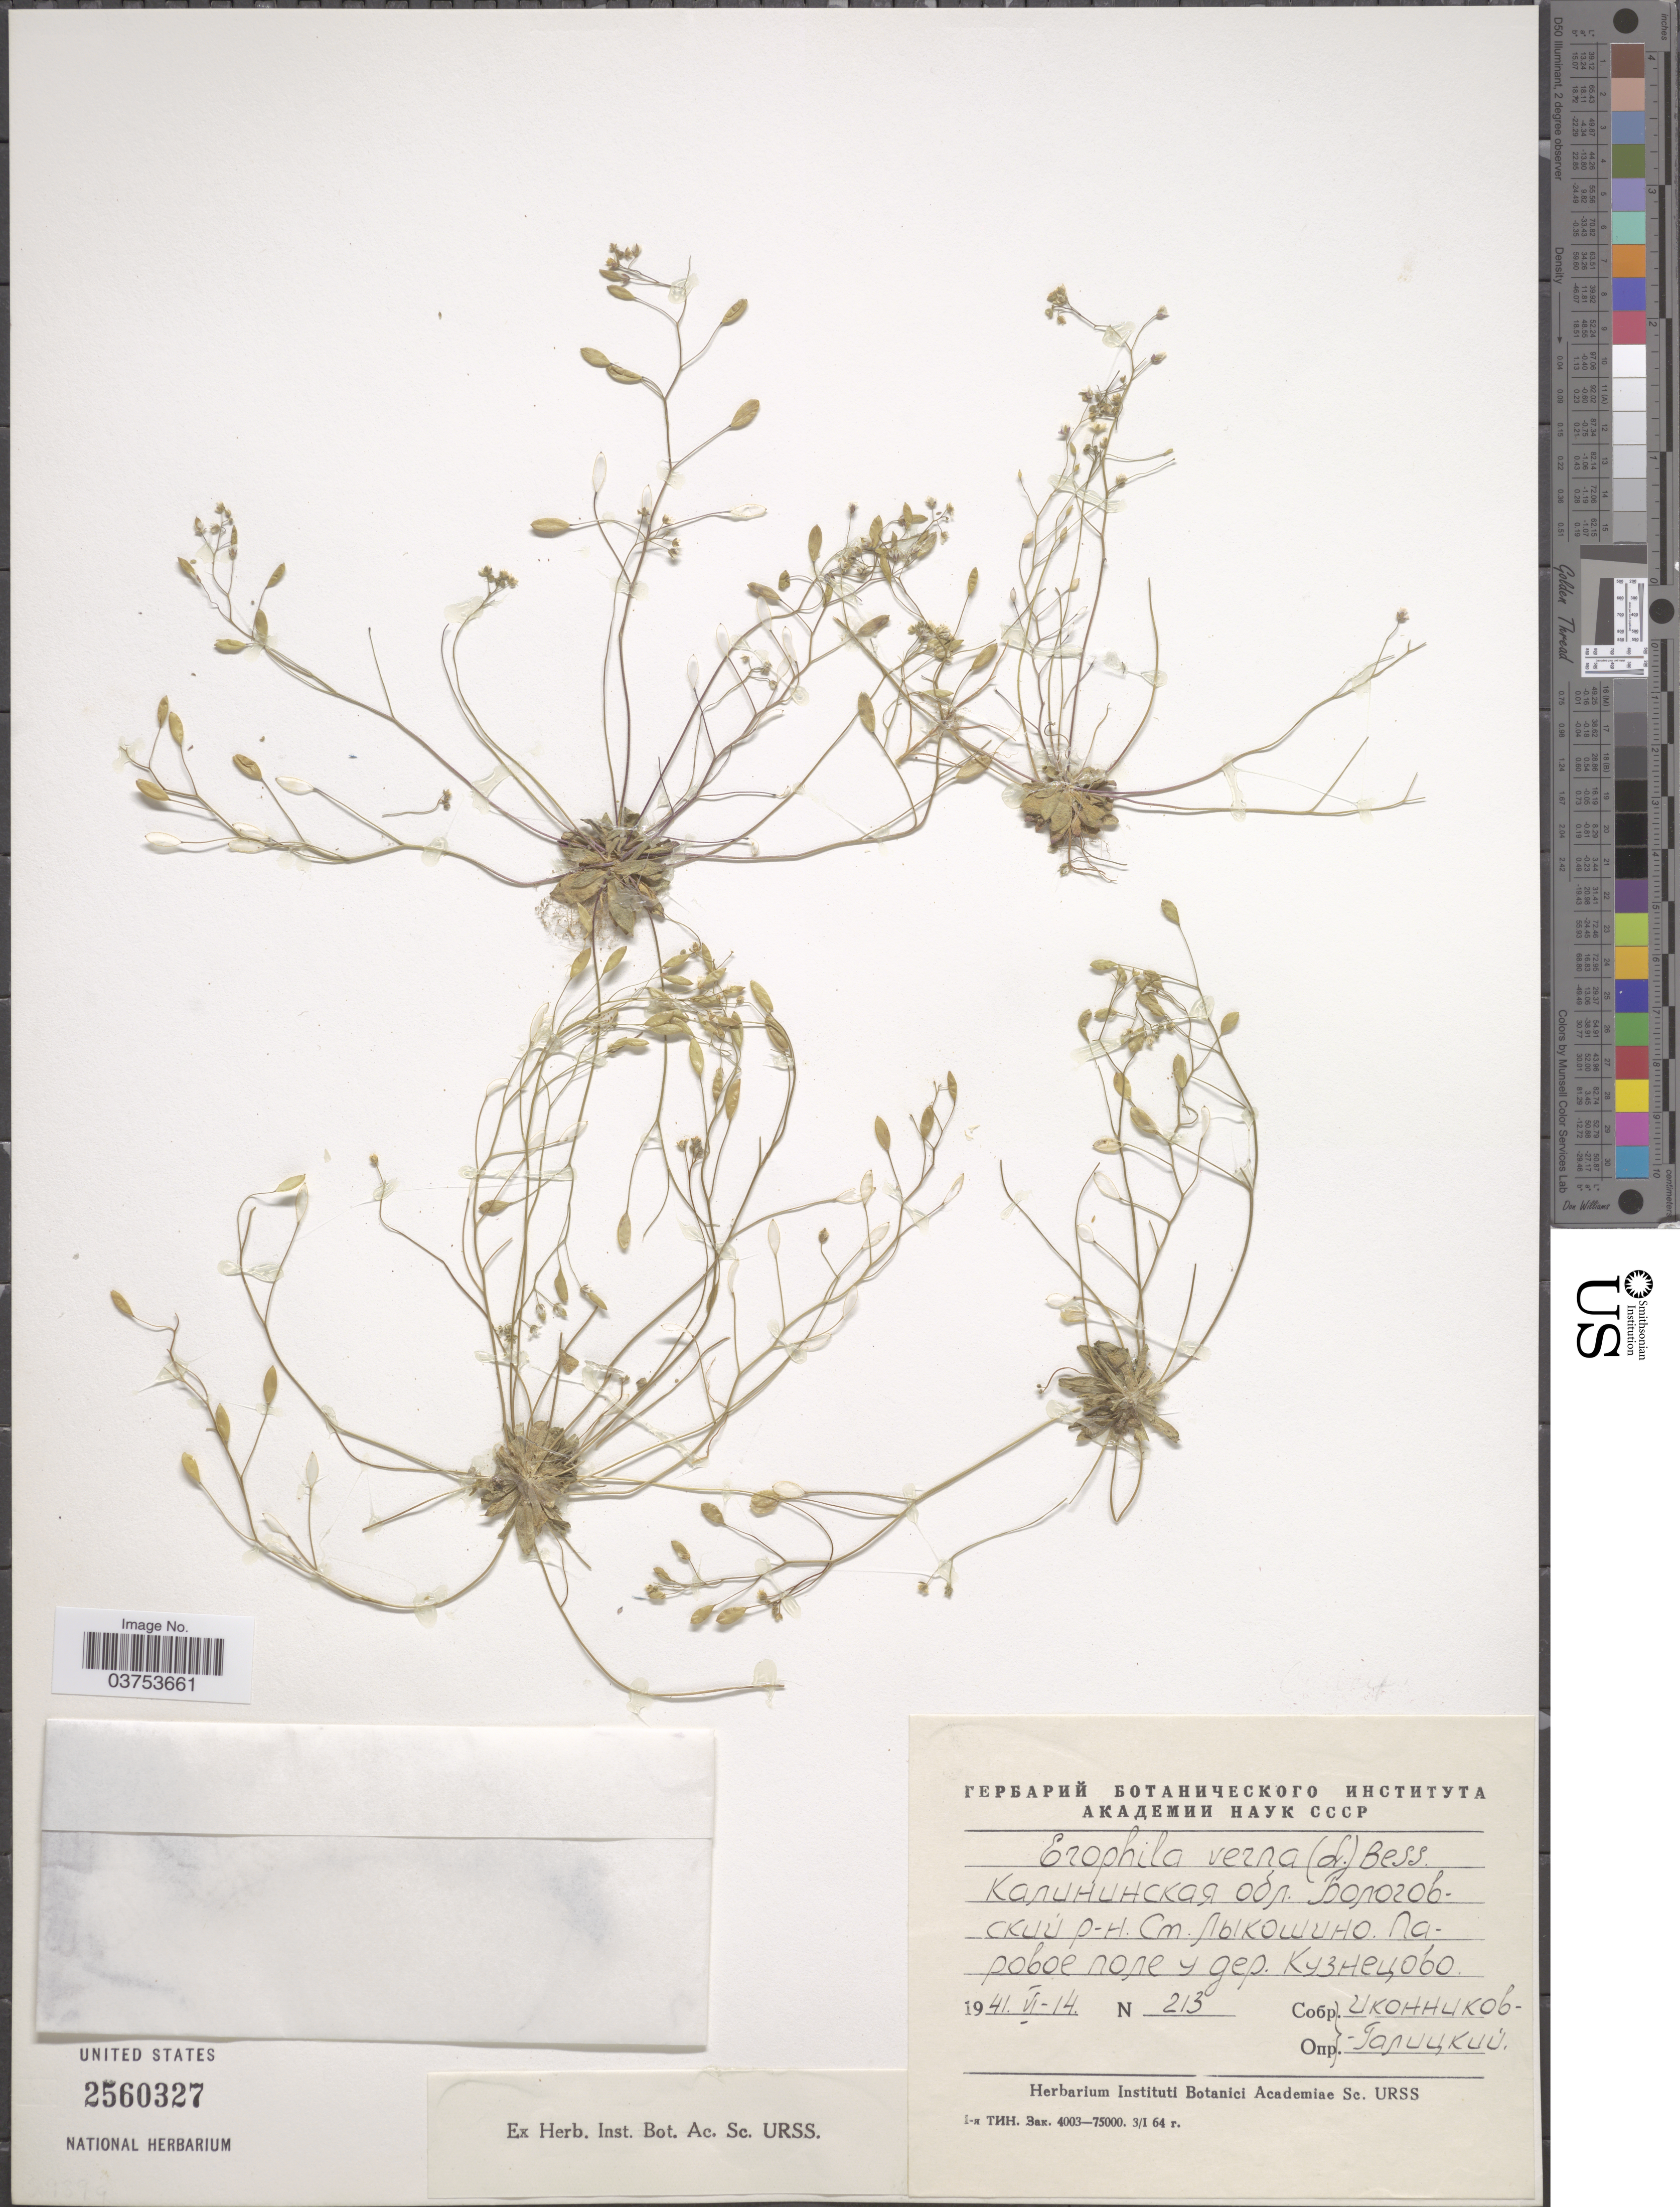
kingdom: Plantae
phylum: Tracheophyta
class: Magnoliopsida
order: Brassicales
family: Brassicaceae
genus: Erophila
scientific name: Erophila verna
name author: (L.) DC.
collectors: N. P. Ikonnikov-Galitzky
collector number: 213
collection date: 1941-06-14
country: Russian Federation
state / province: Tver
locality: Railroad station Lykoshino near village Kuznetsovo.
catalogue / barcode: US 2560327